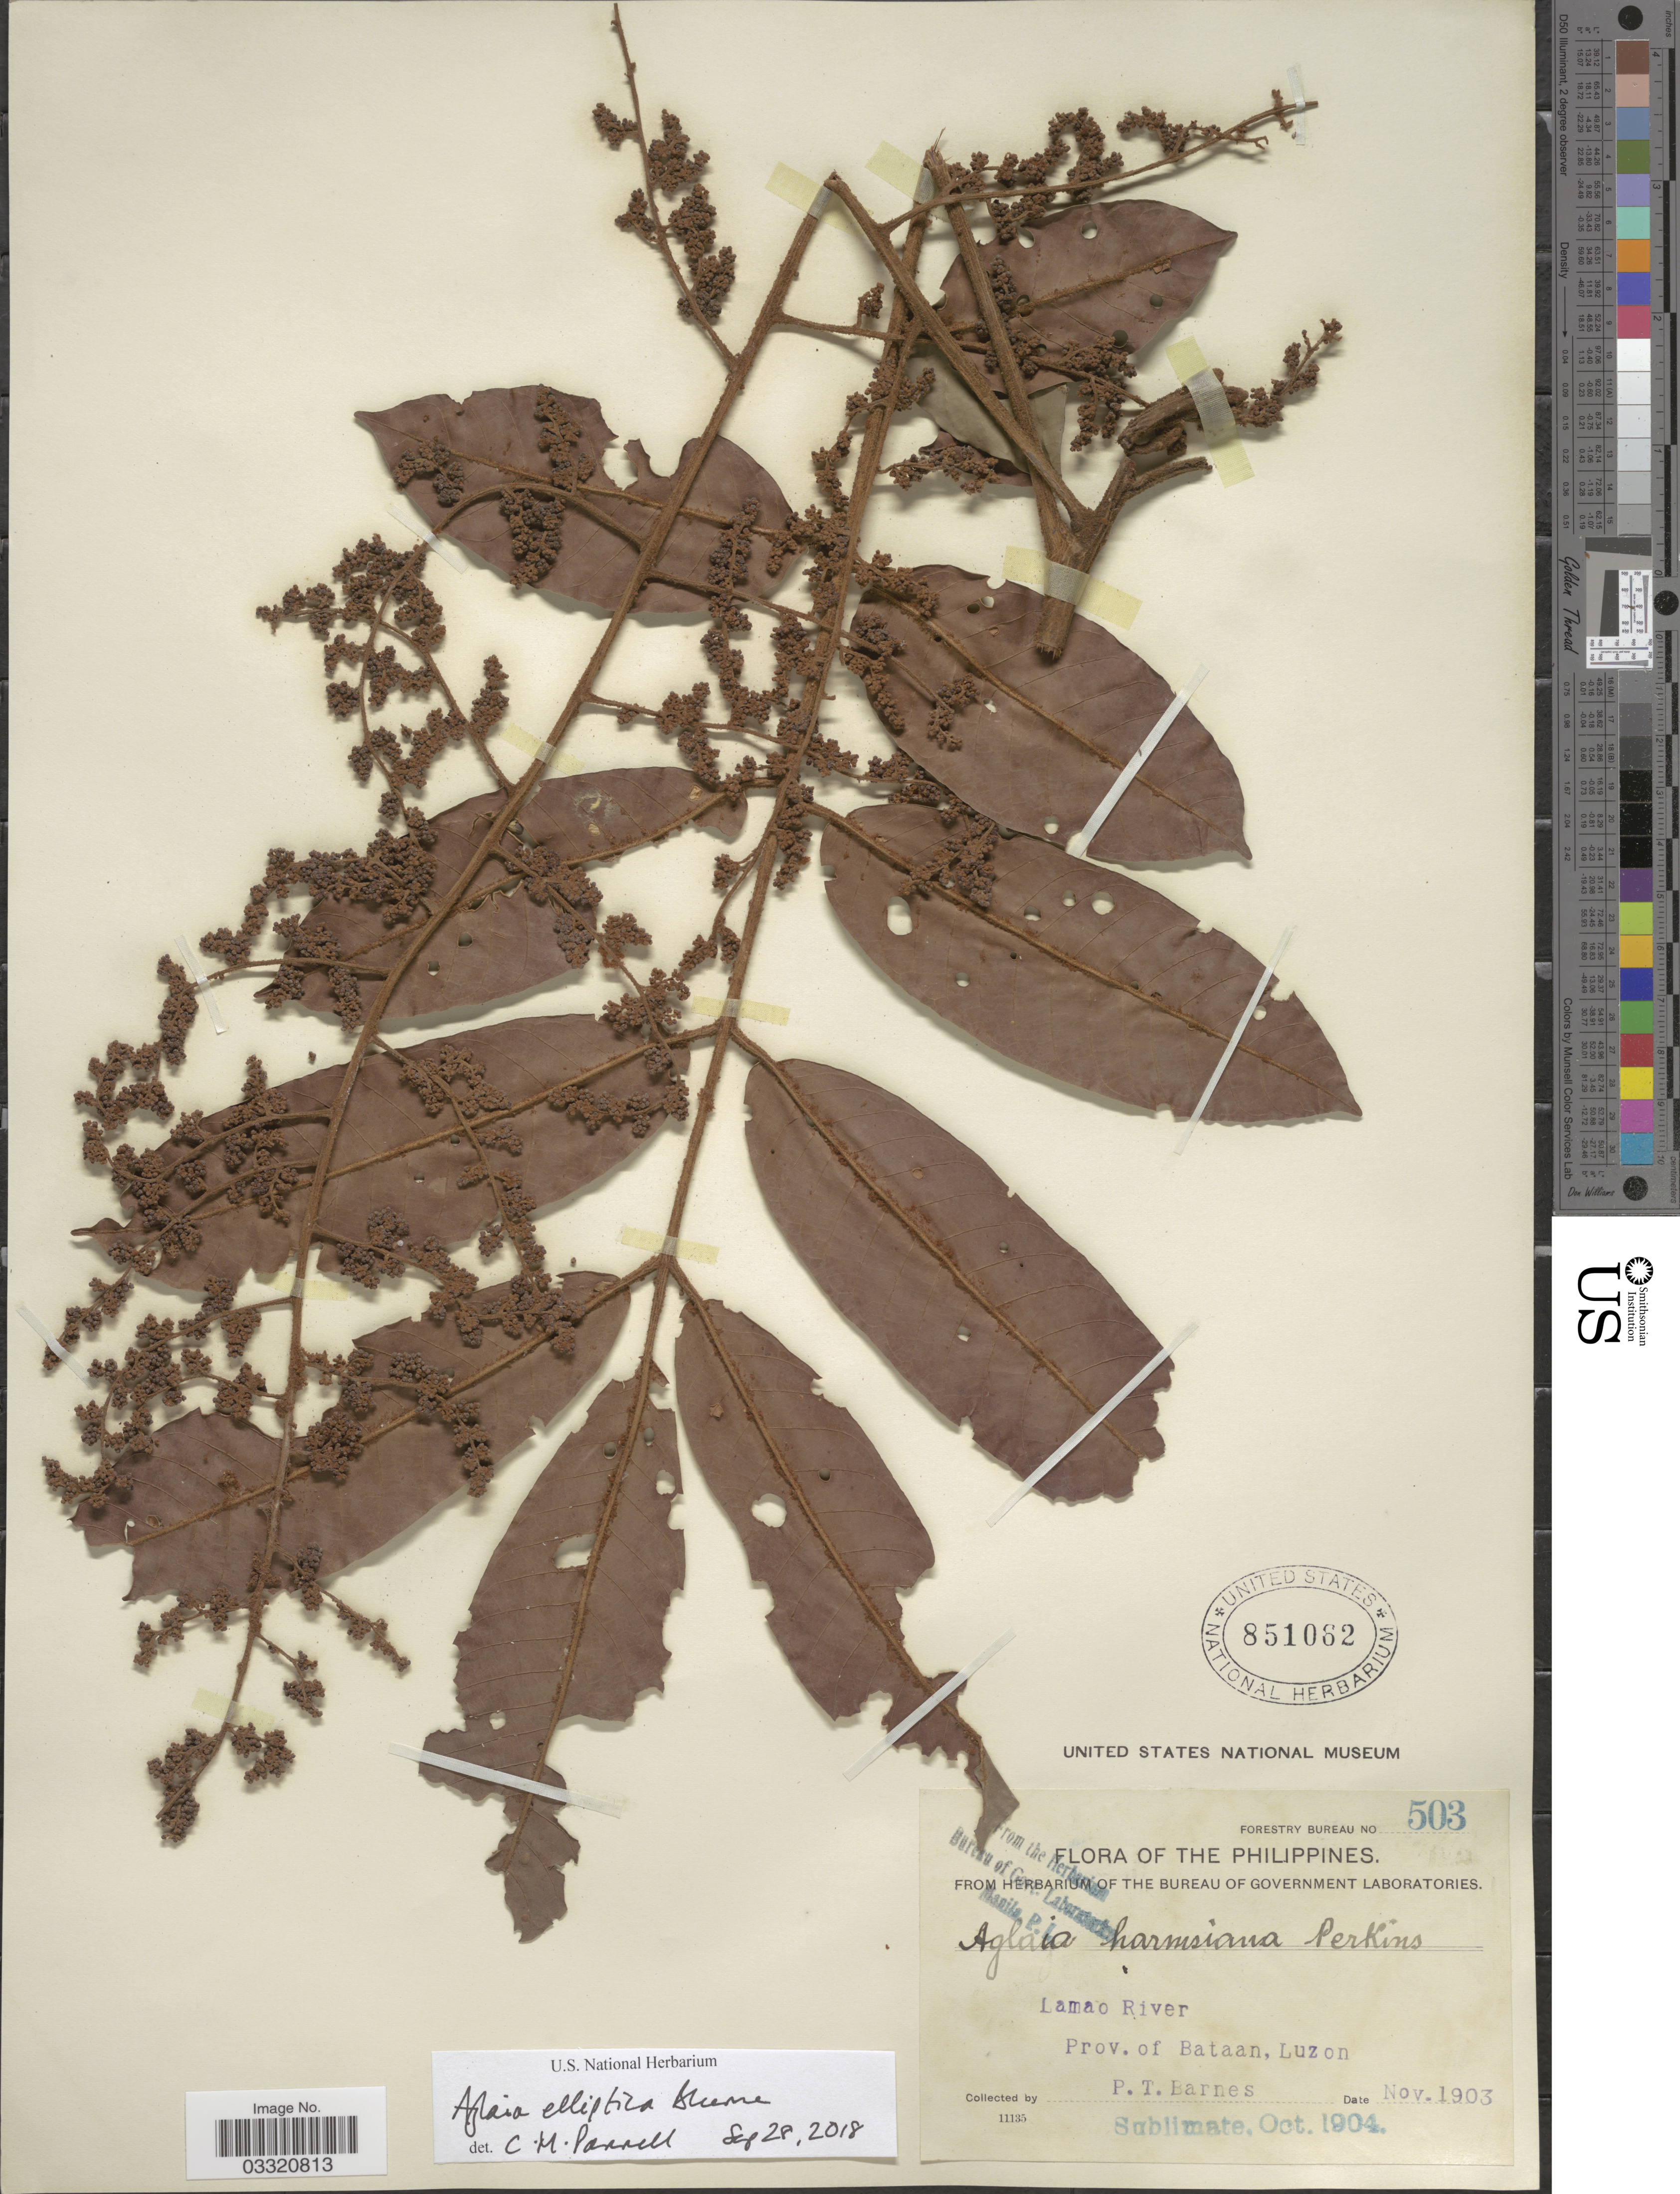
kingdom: Plantae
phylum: Tracheophyta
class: Magnoliopsida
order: Sapindales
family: Meliaceae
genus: Aglaia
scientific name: Aglaia elliptica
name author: Blume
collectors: P. Barnes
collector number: Forestry Bureau 503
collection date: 1903-11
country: Philippines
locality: Lamao River. Prov. of Bataan, Luzon.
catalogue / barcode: US 851062